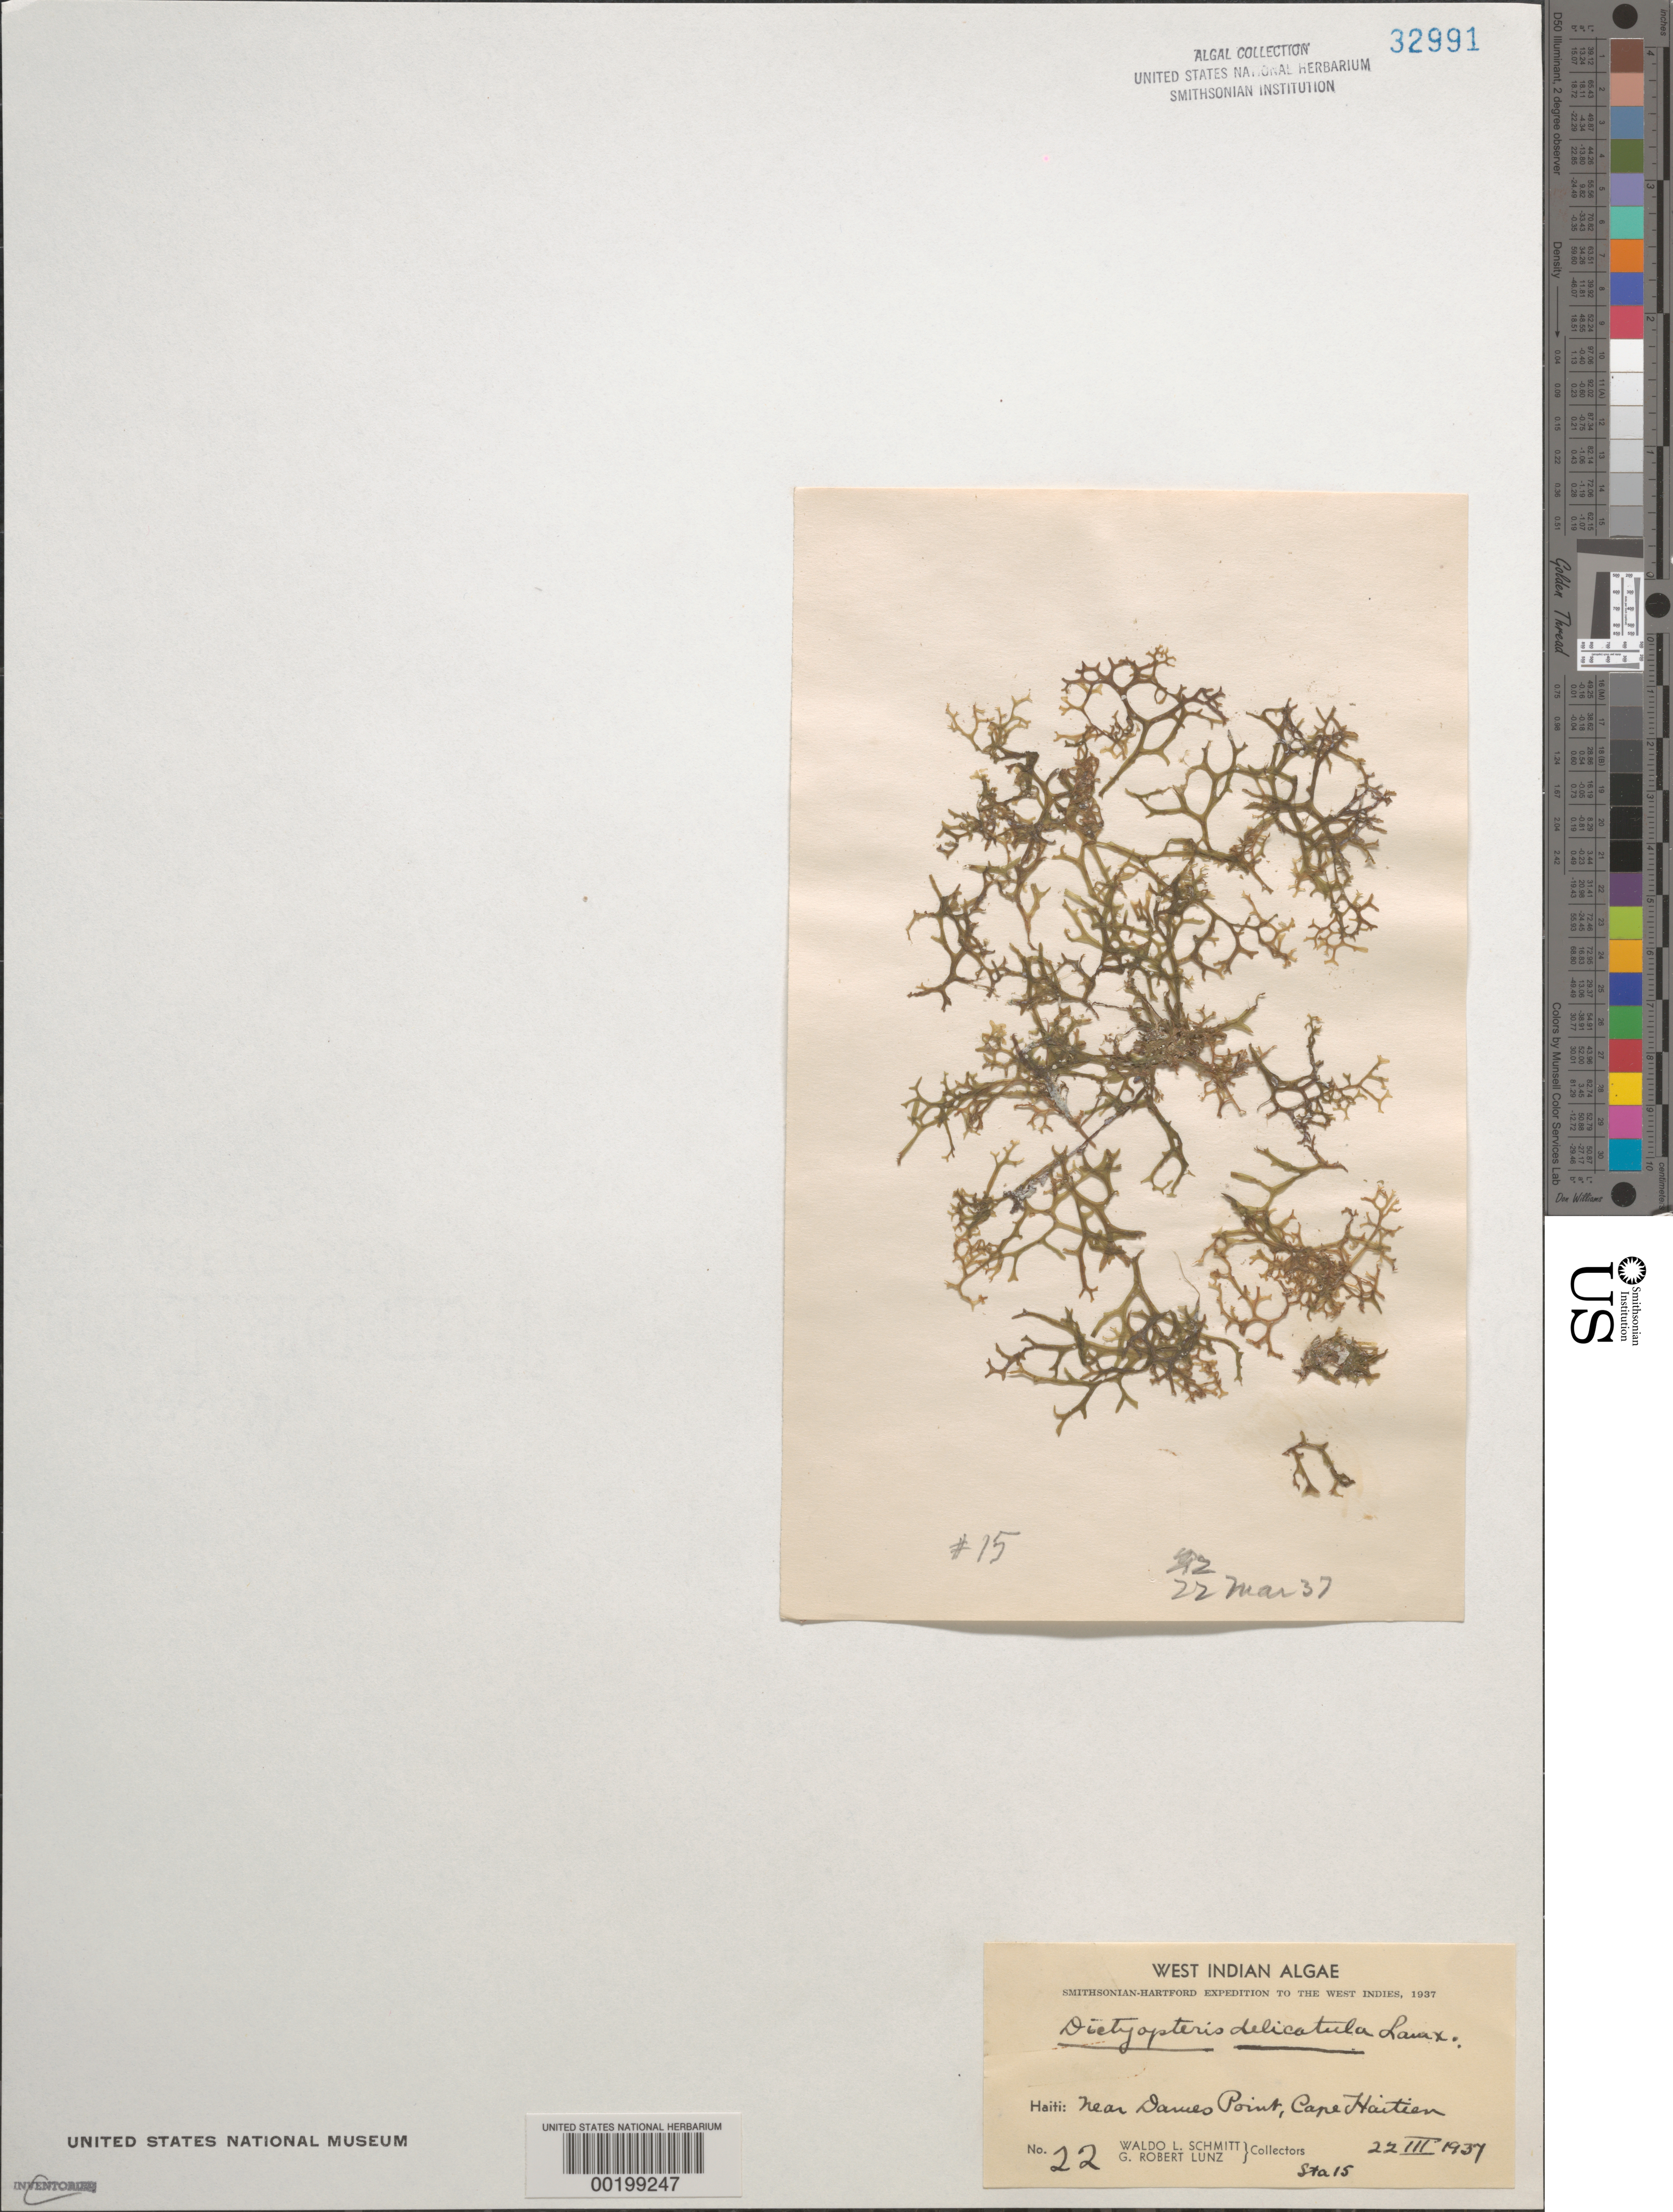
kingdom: Chromista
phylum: Ochrophyta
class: Phaeophyceae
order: Dictyotales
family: Dictyotaceae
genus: Dictyopteris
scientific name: Dictyopteris delicatula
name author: J.V.Lamouroux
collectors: W. L. Schmitt & G. Lunz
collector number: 22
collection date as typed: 22 Mar 1937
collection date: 1937-03-22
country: Haiti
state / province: Nord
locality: Cape haitian, near dames point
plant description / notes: Smithsonian-Hartford Expedition to the West Indies, 1937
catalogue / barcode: US 32991